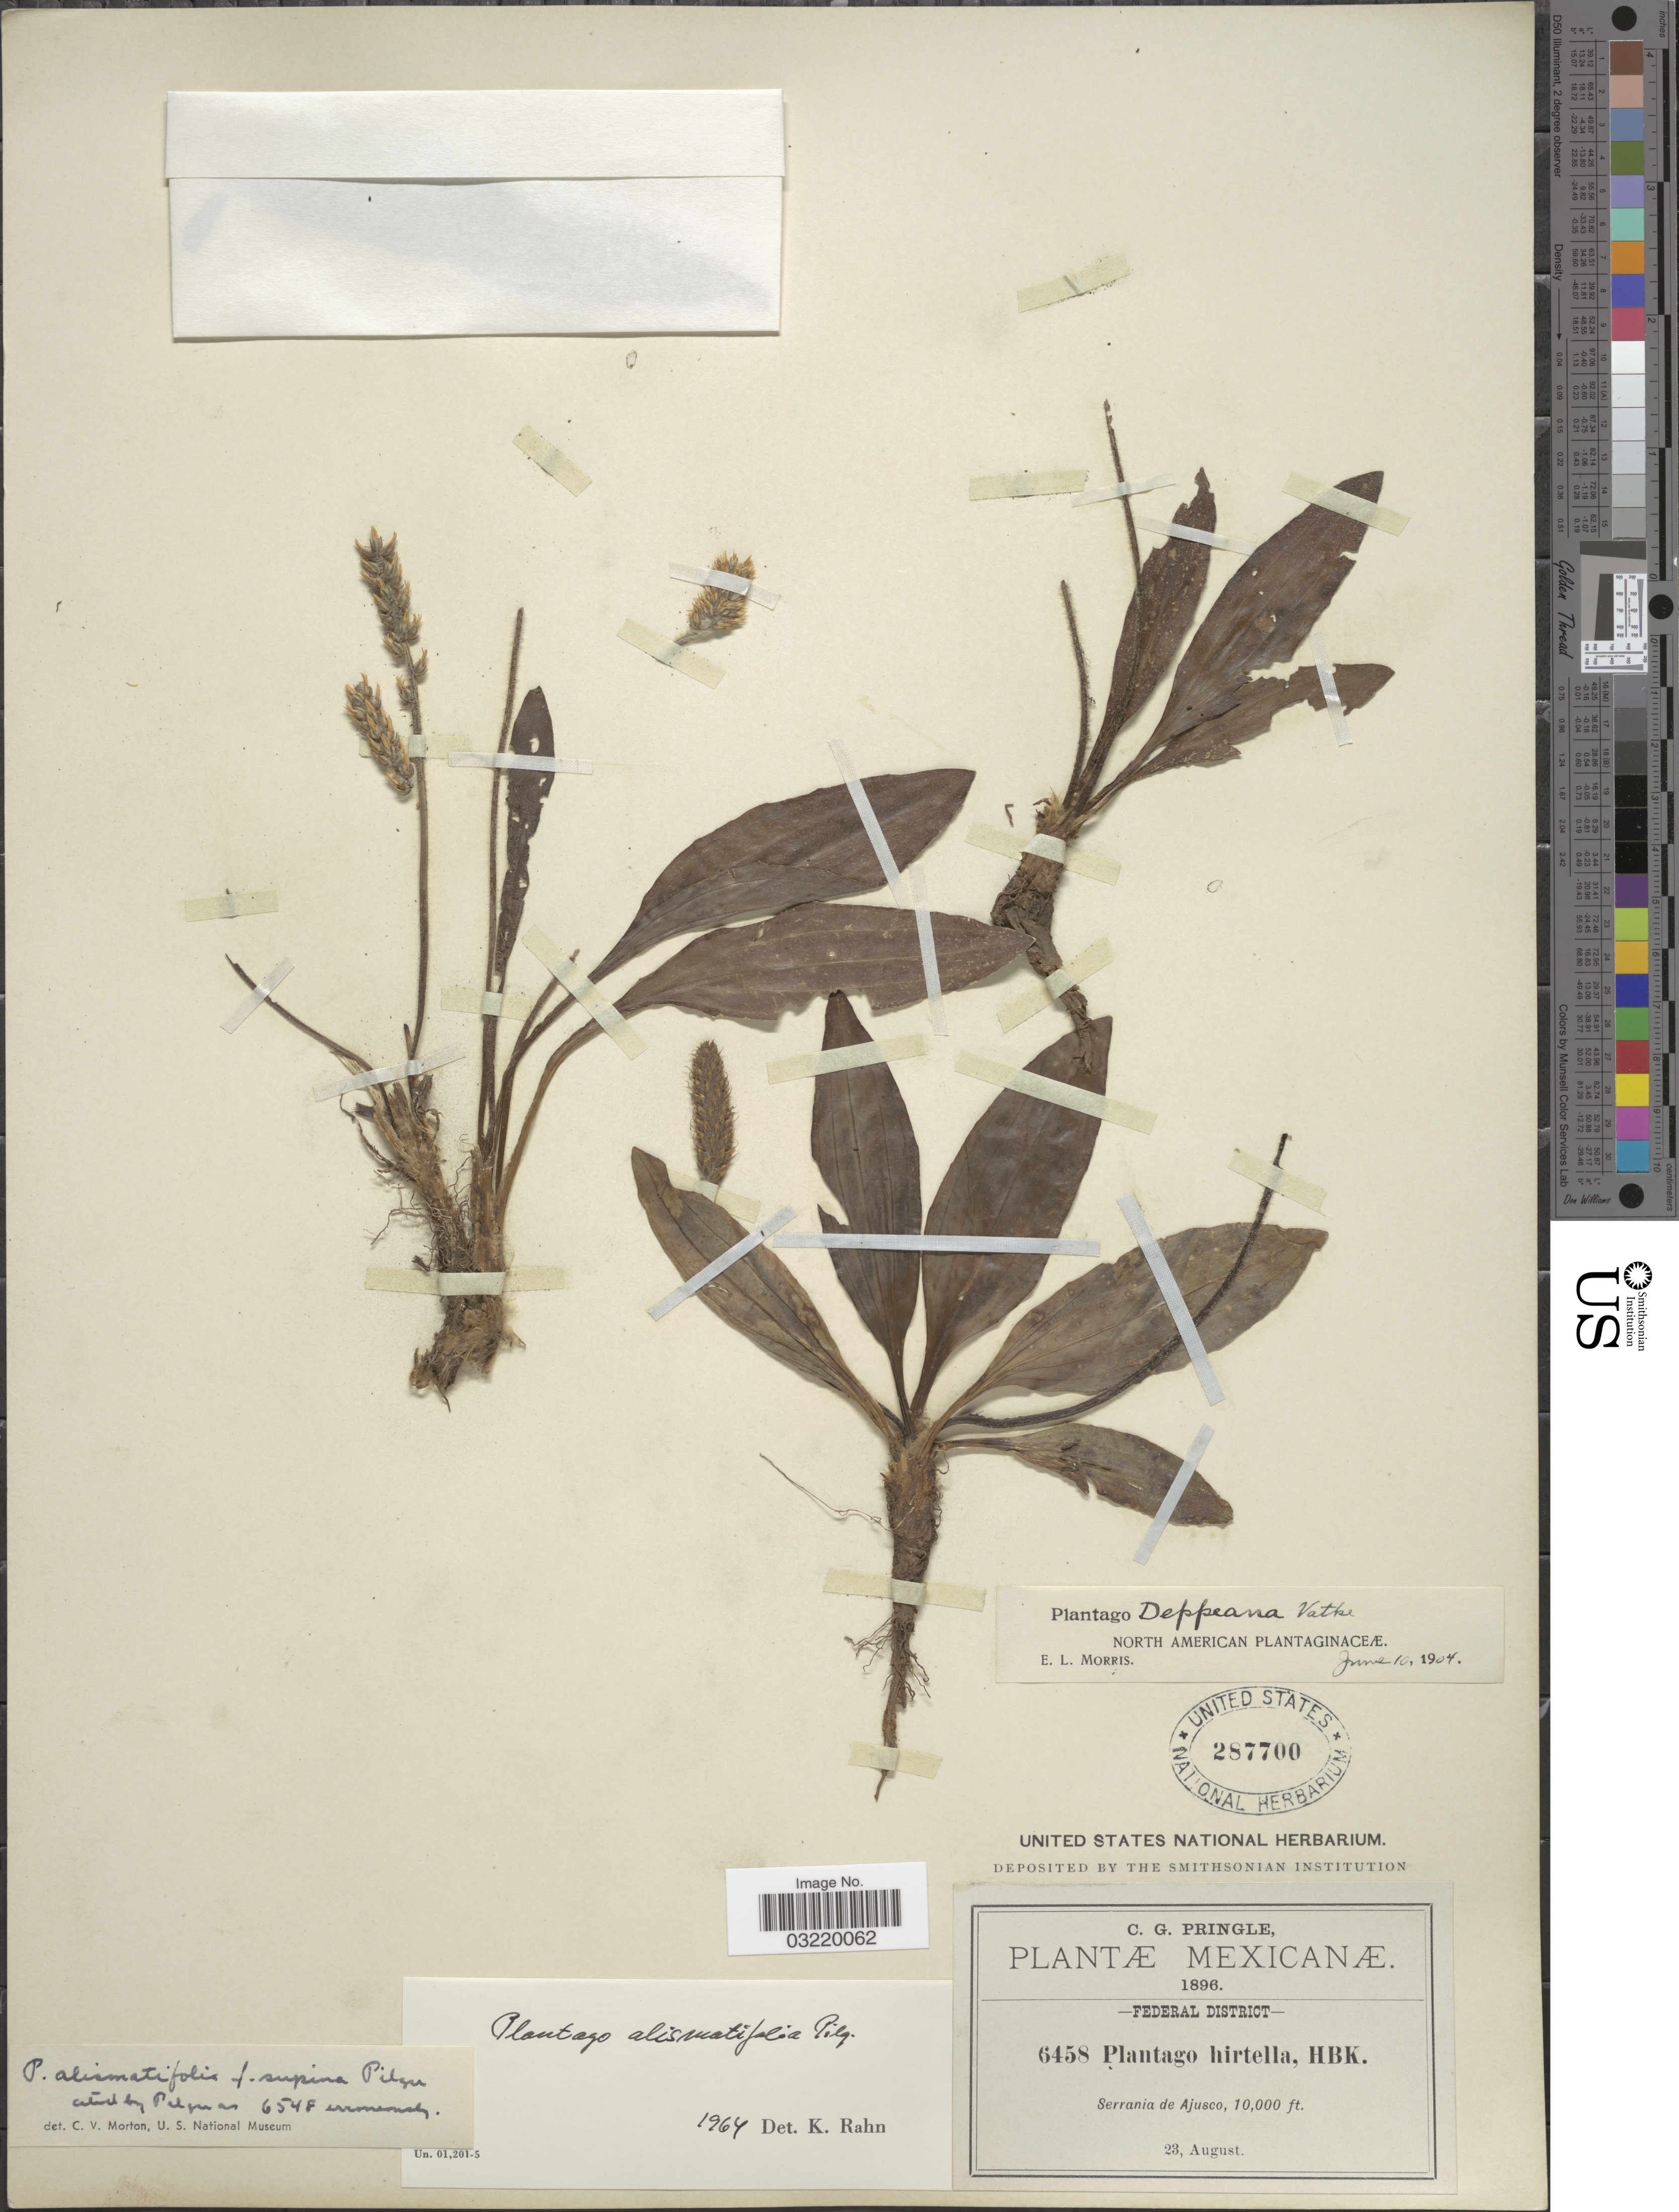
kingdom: Plantae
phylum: Tracheophyta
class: Magnoliopsida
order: Lamiales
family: Plantaginaceae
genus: Plantago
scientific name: Plantago alismatifolia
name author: Pilg.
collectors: C. G. Pringle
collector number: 6458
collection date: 1896-08-23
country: Mexico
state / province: Distrito Federal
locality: Federal District. Serrania de Ajusco.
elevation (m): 3048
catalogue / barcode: US 287700